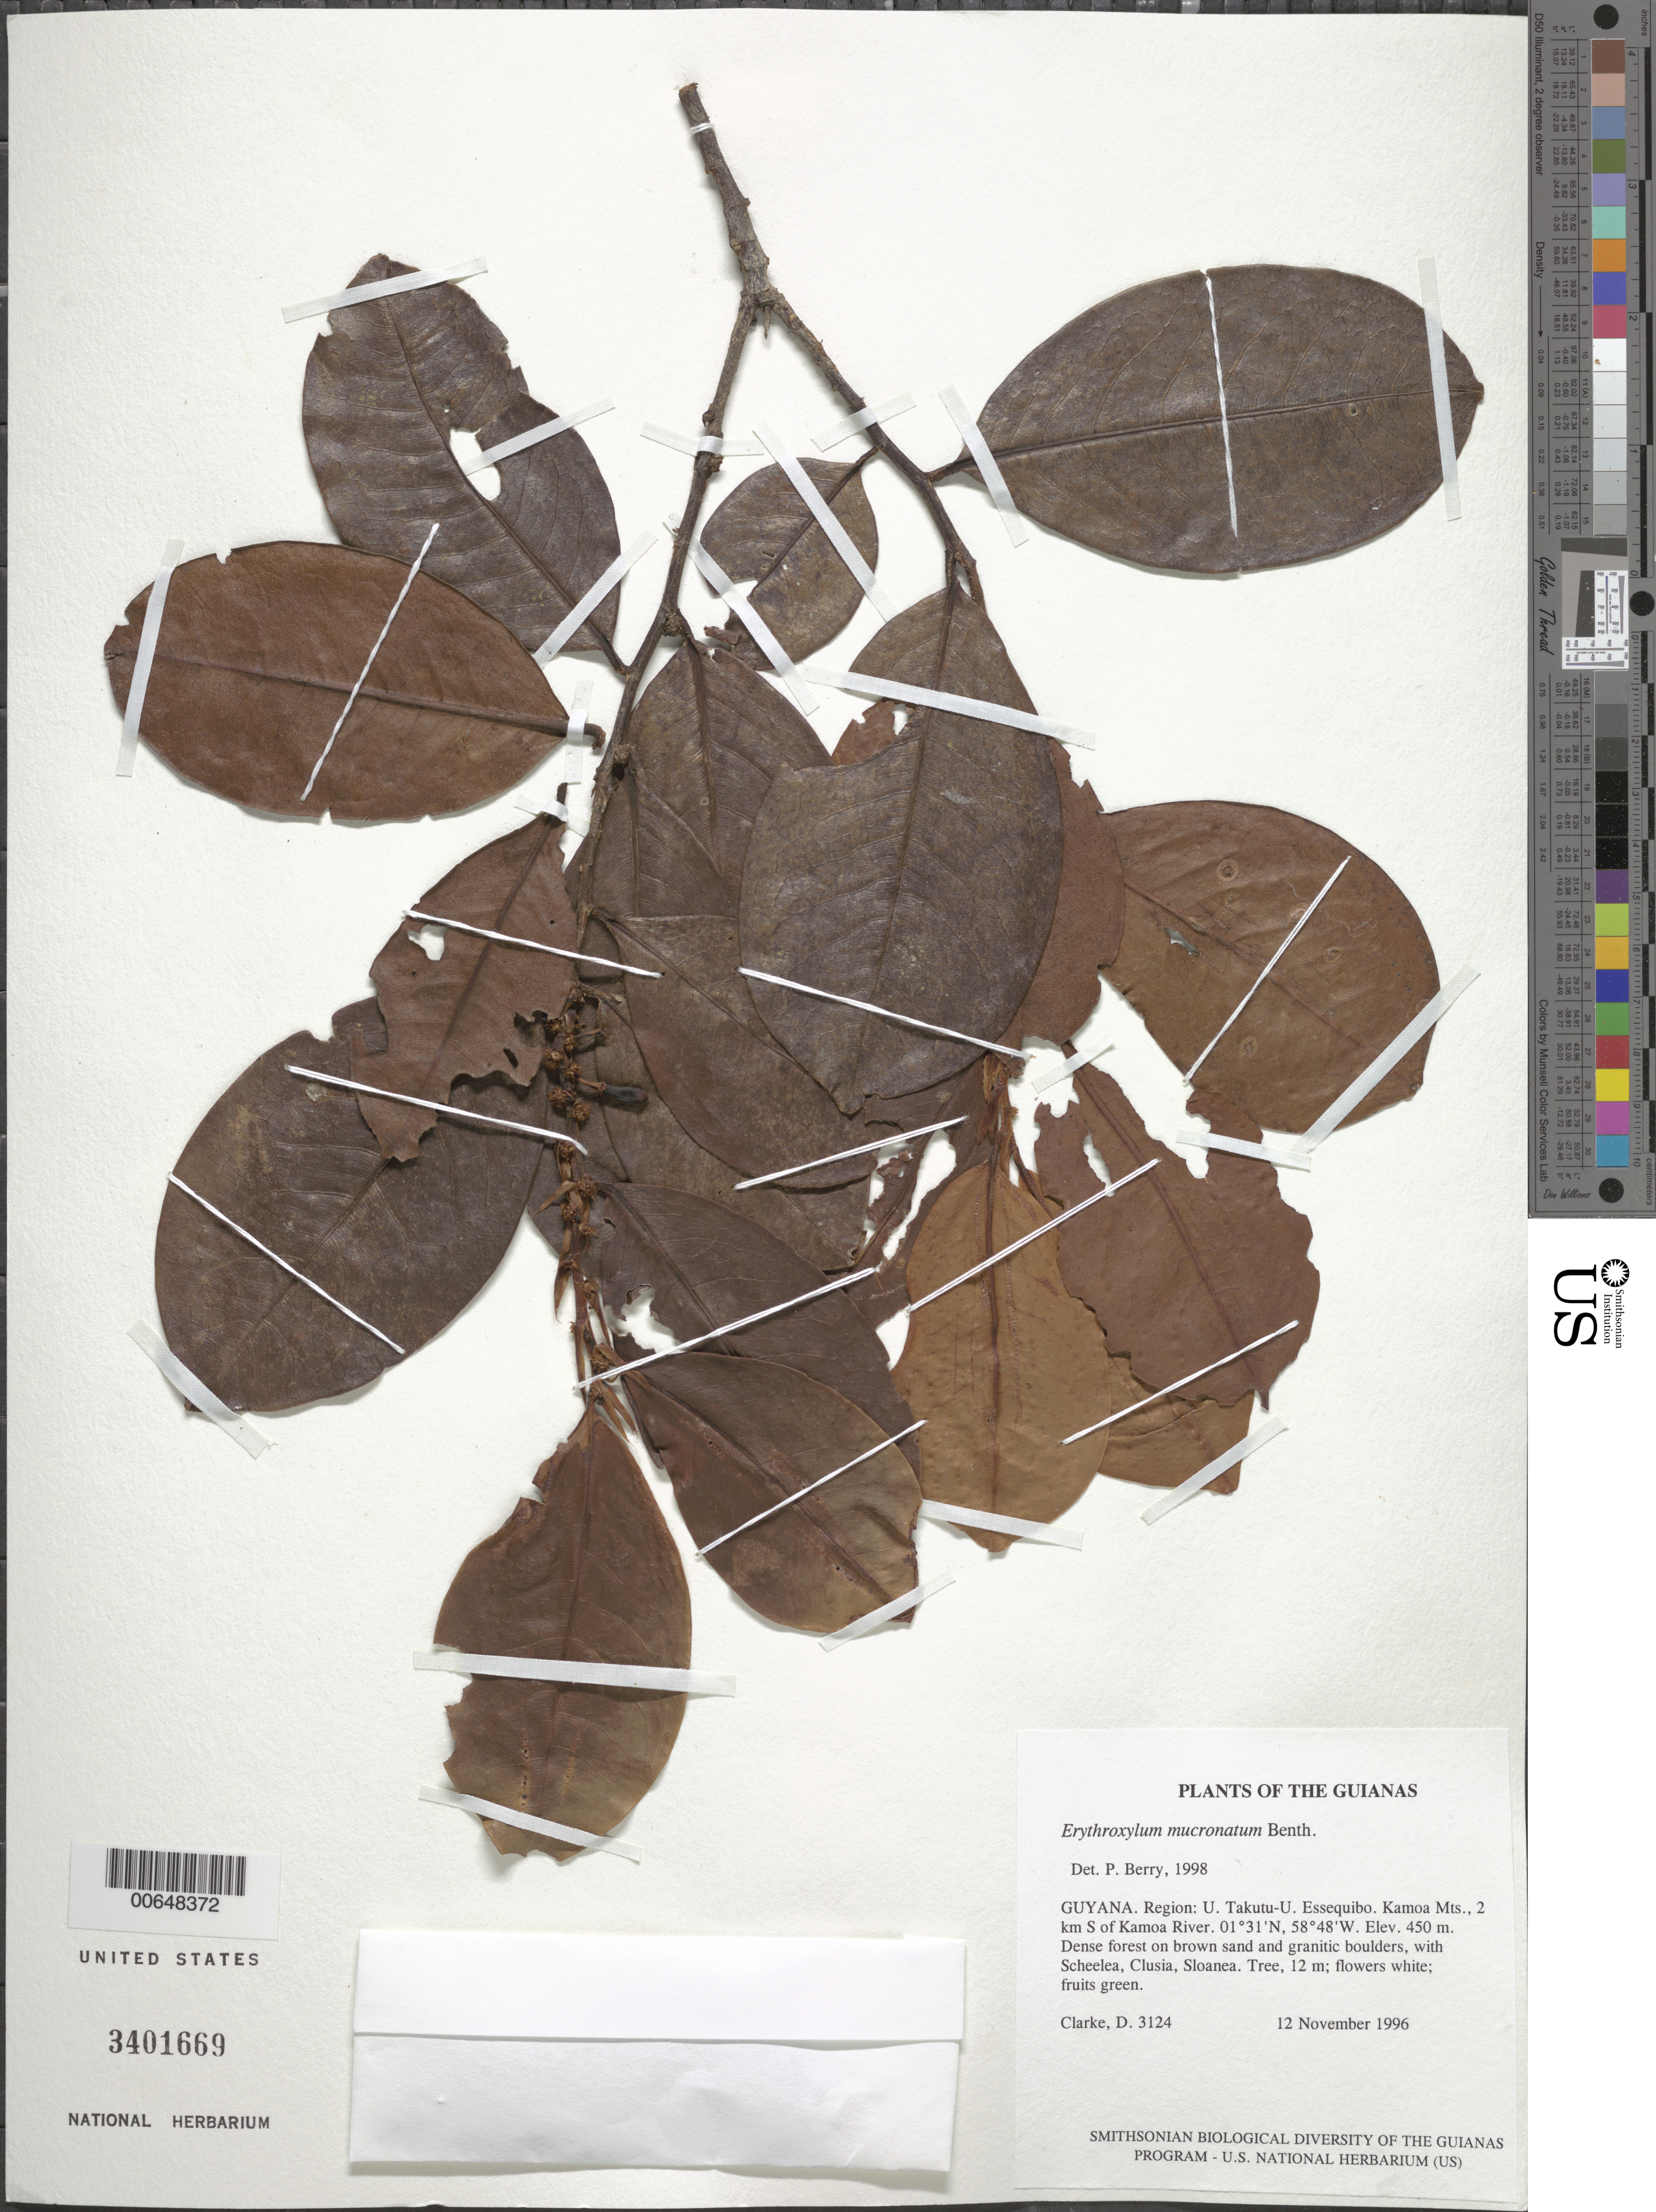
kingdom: Plantae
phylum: Tracheophyta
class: Magnoliopsida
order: Malpighiales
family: Erythroxylaceae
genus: Erythroxylum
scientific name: Erythroxylum mucronatum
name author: Benth.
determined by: Berry, P. E., (WIS), University of Wisconsin - Madison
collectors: H. D. Clarke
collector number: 3124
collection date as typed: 12 November 1996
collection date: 1996-11-12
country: Guyana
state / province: U. Takutu-U. Essequibo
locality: Kamoa Mts., 2 km S of Kamoa River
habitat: Dense forest on brown sand and granitic boulders, with Scheelea, Clusia, Sloanea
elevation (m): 450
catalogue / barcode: US 3401669